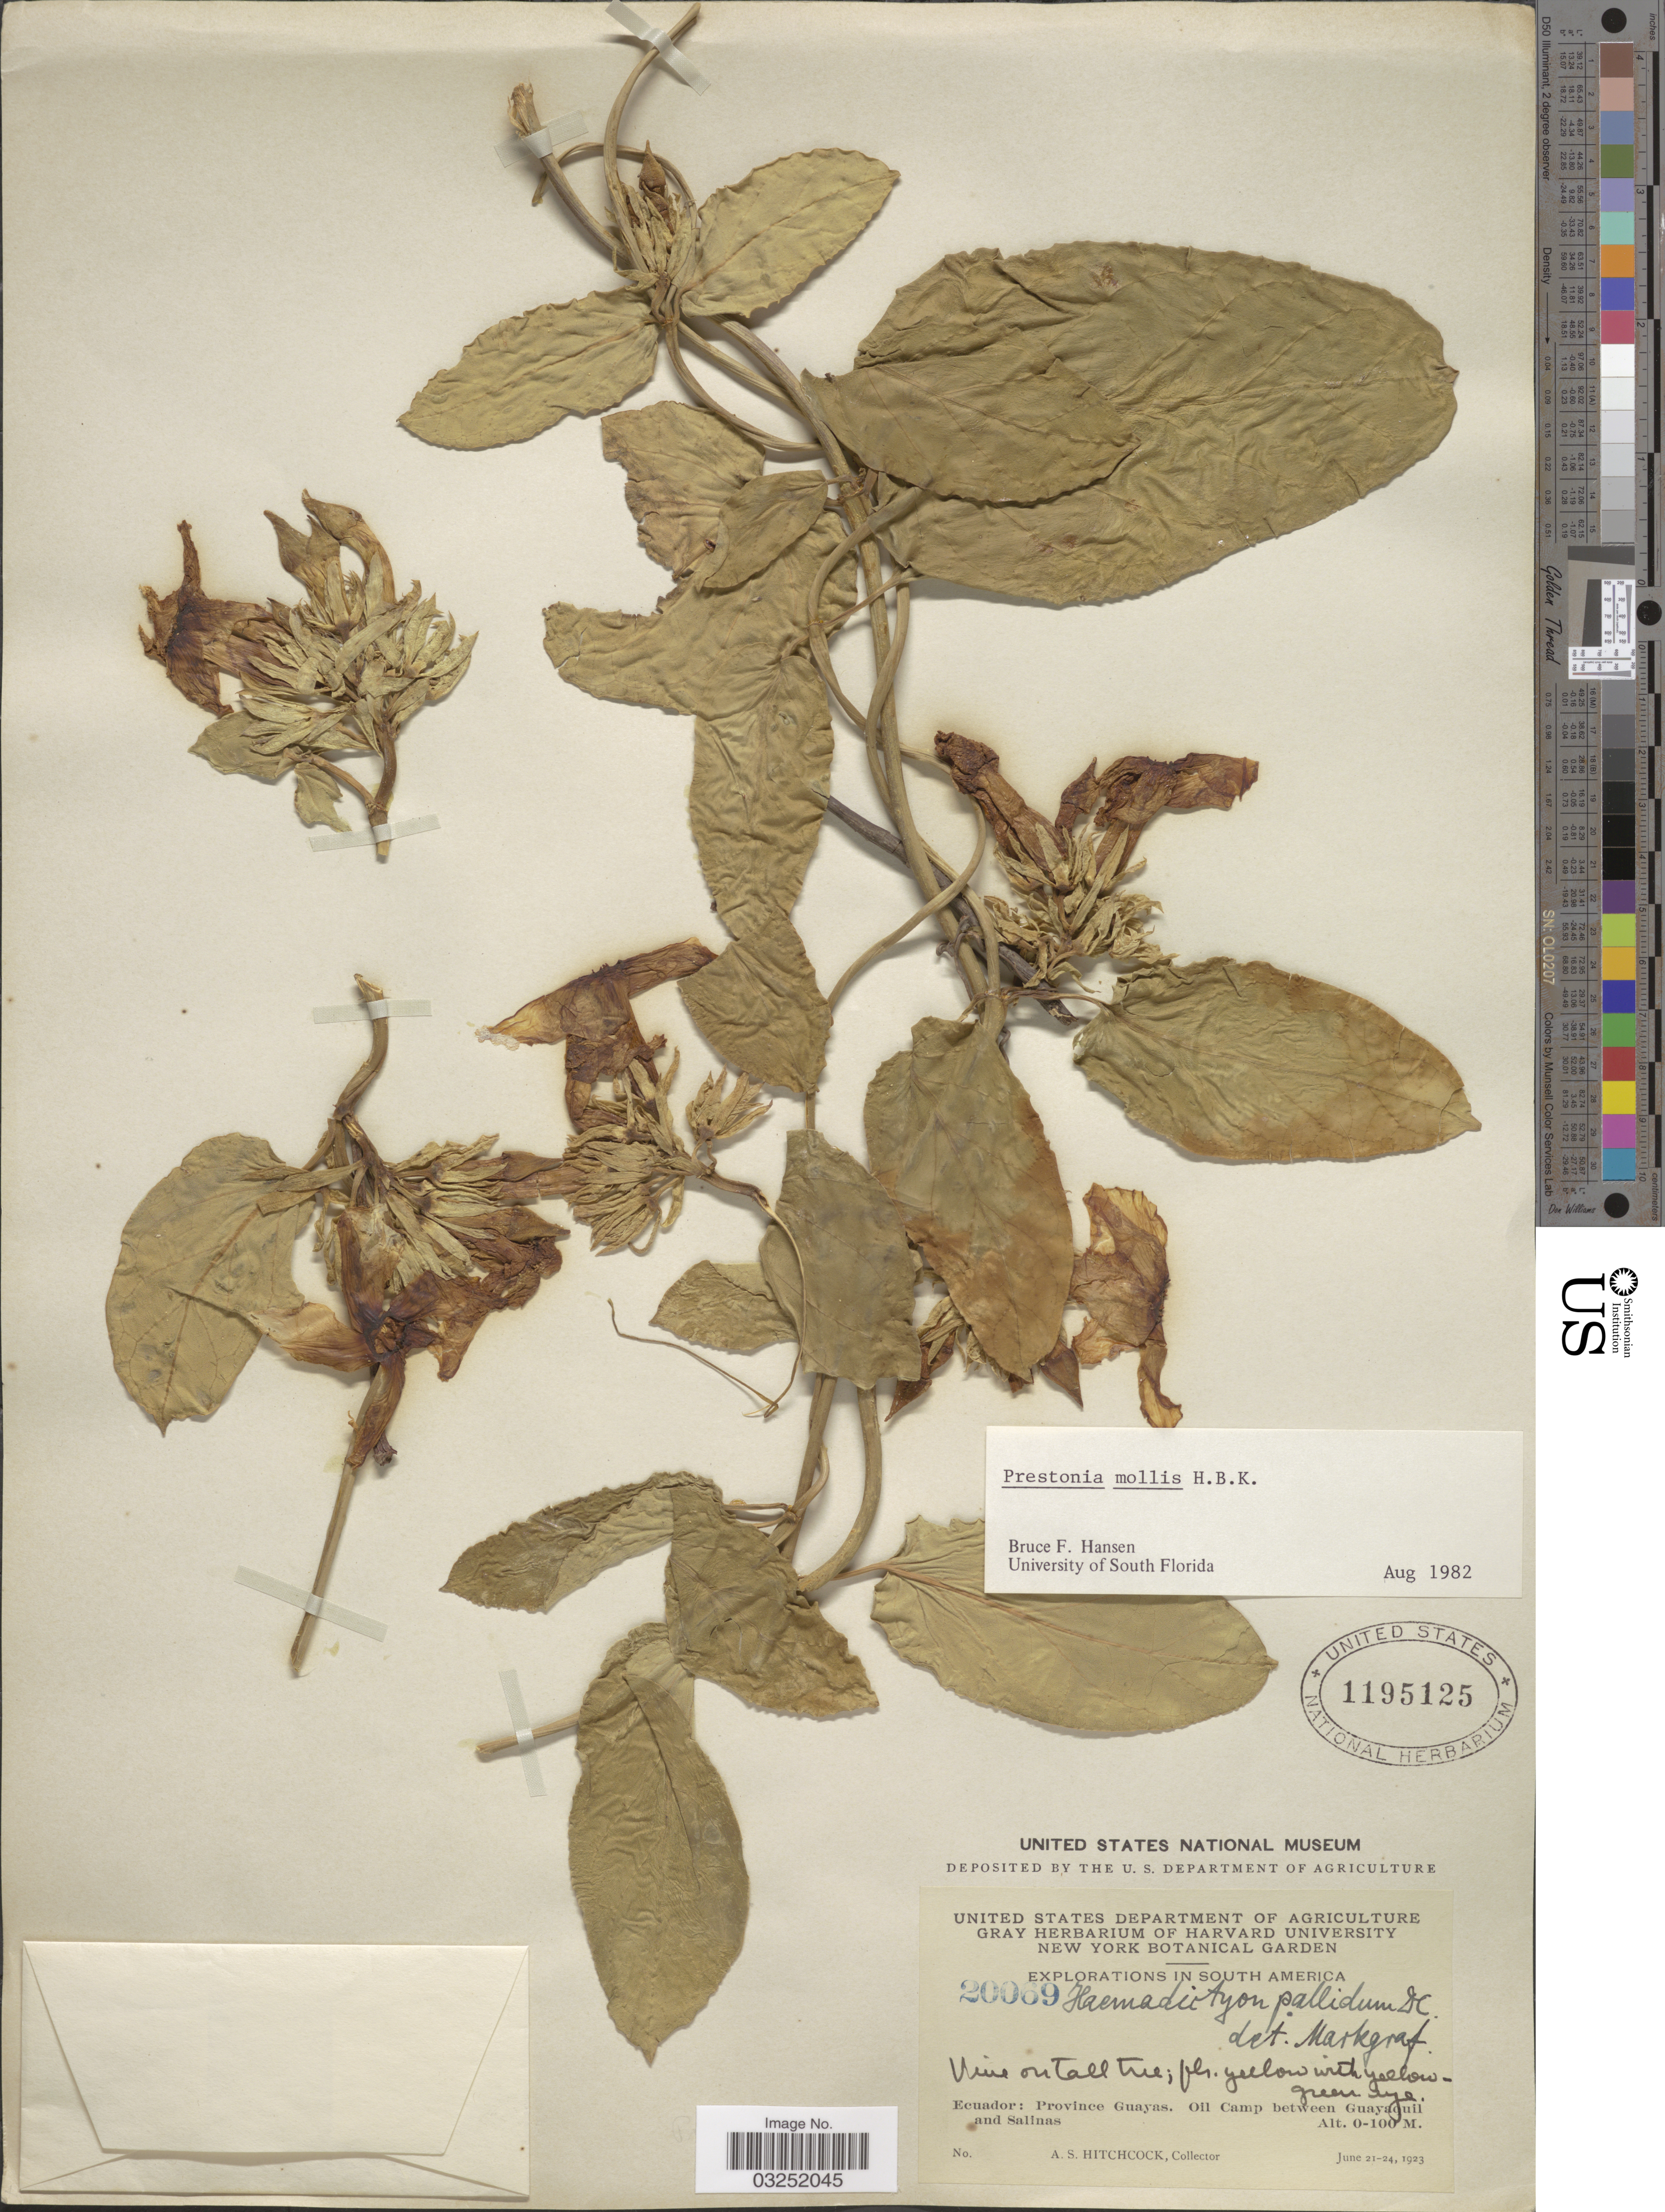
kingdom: Plantae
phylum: Tracheophyta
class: Magnoliopsida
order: Gentianales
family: Apocynaceae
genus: Prestonia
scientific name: Prestonia mollis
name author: Kunth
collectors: A. S. Hitchcock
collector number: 20069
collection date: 1923-06-21/1923-06-24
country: Ecuador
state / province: Guayas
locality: Province Guayas, Oil Camp between Guayaquil.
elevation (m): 0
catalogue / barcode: US 1195125